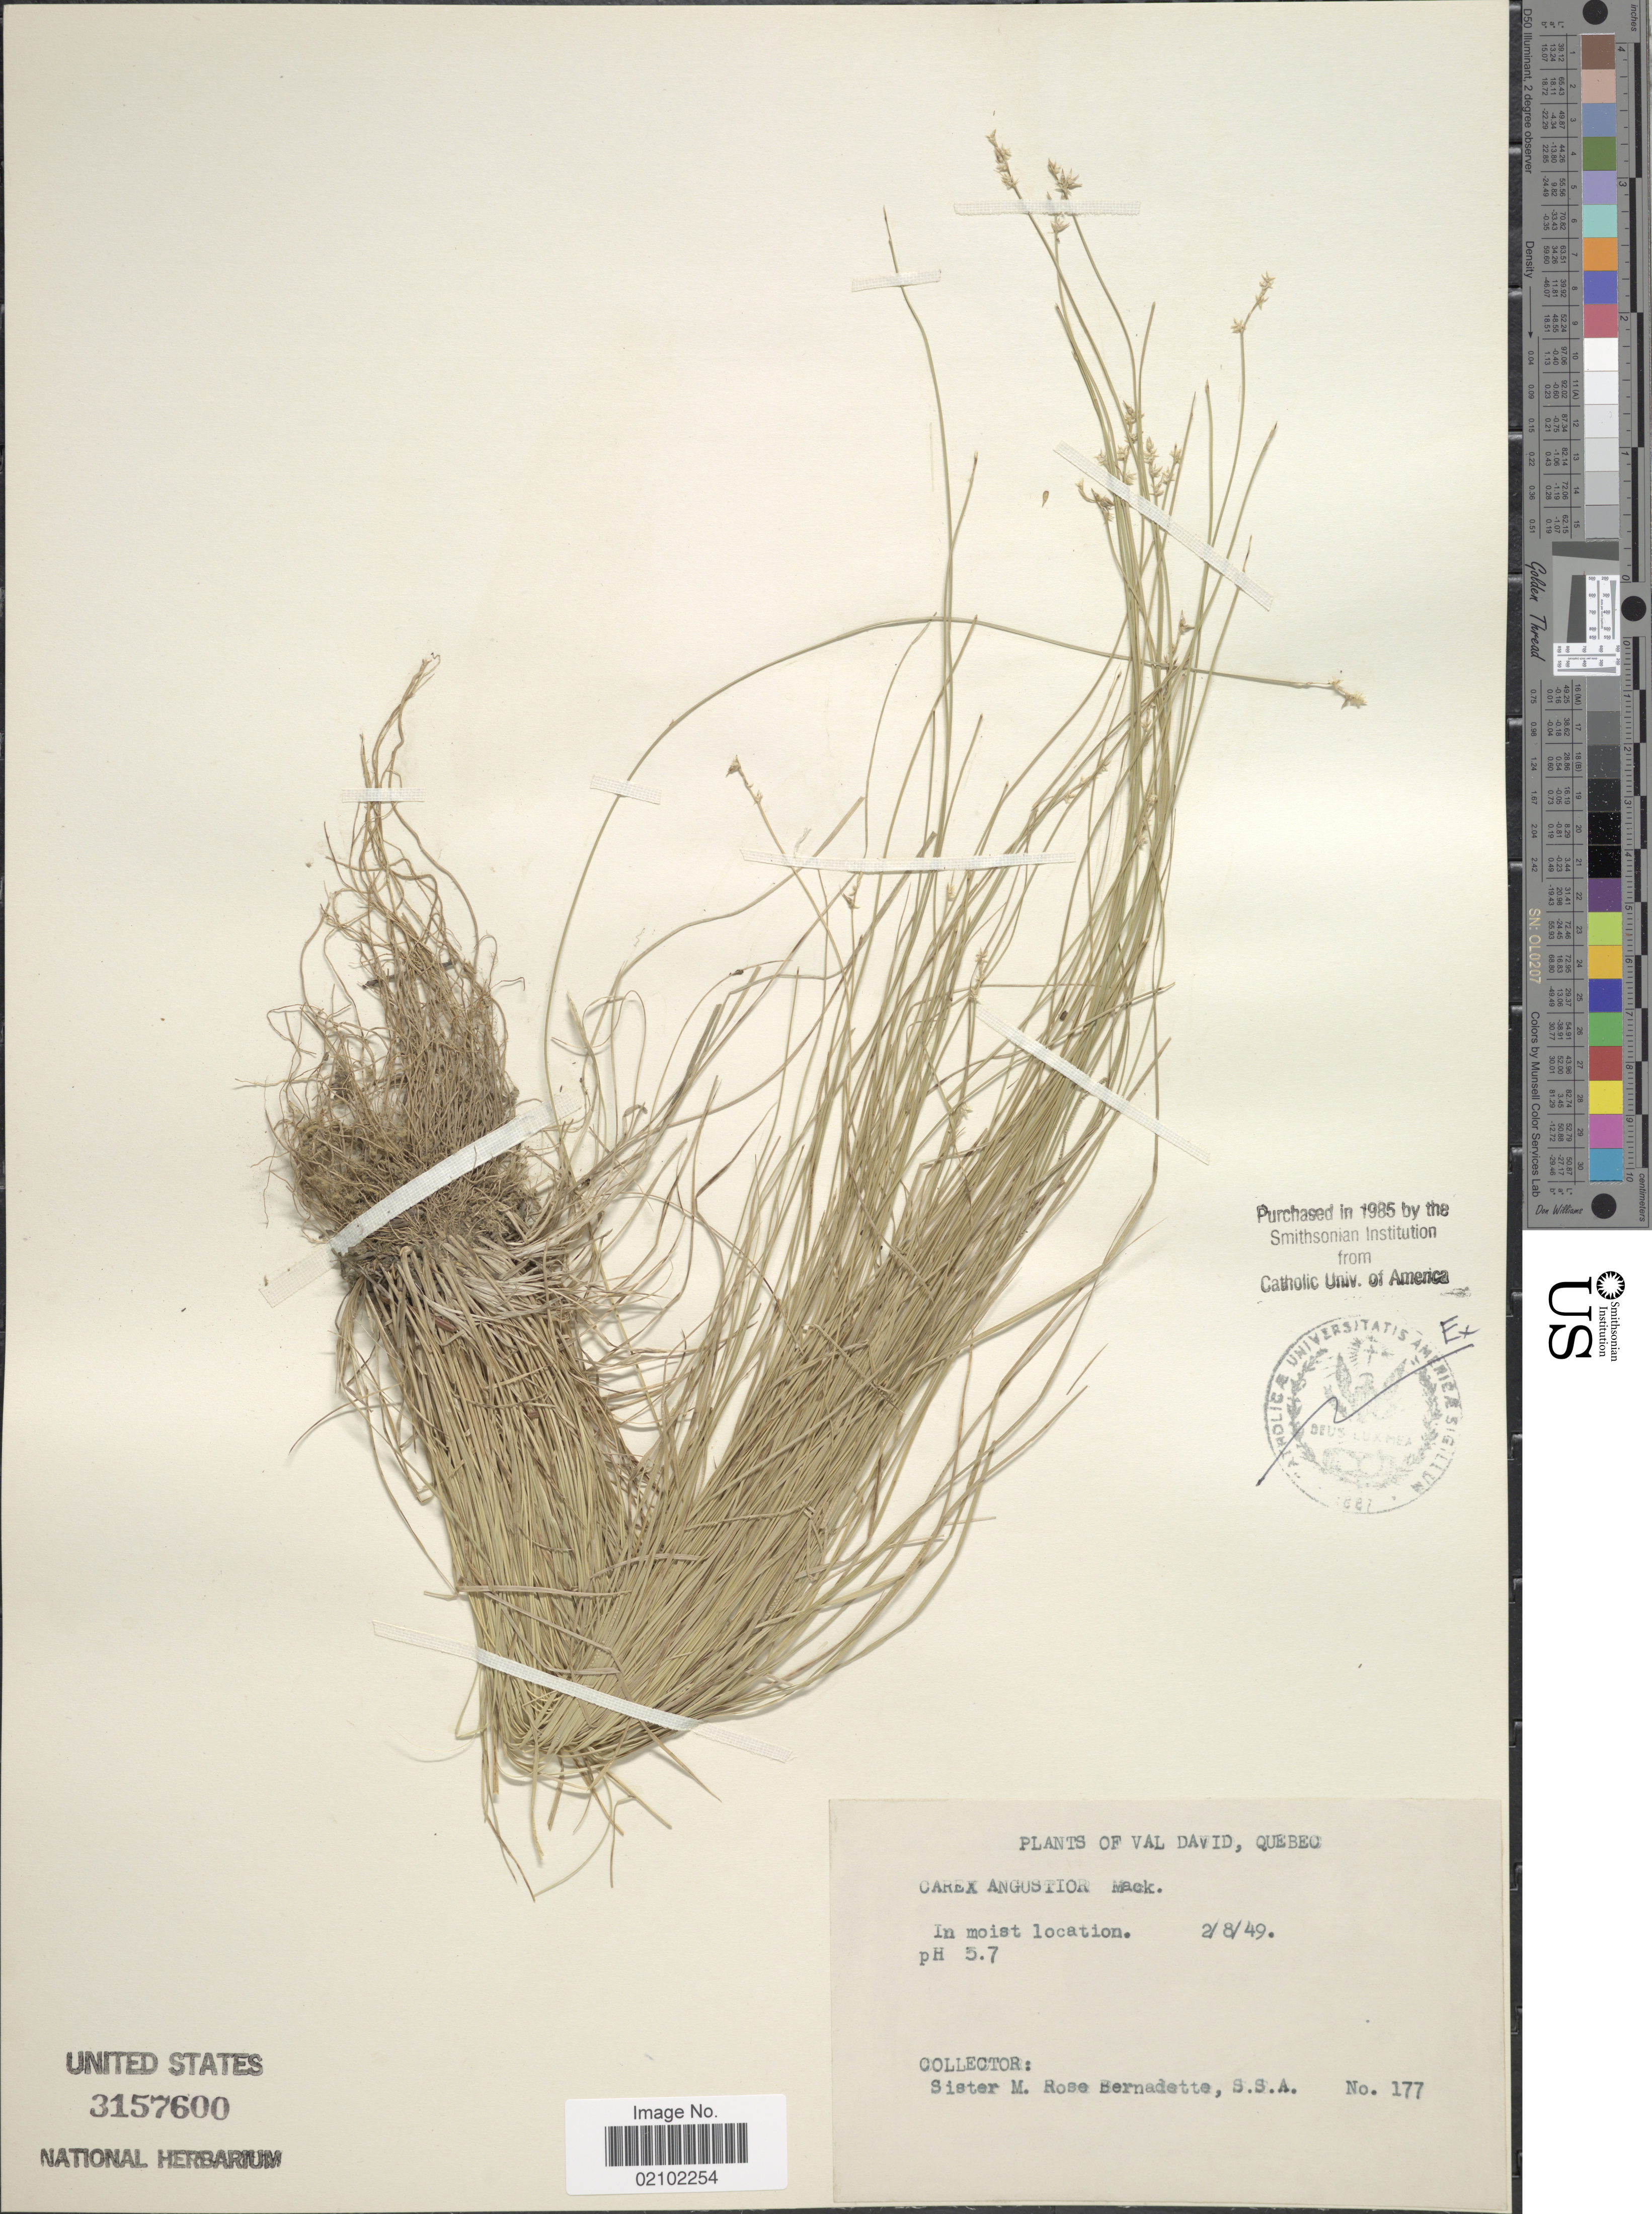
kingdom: Plantae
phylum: Tracheophyta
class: Liliopsida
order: Poales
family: Cyperaceae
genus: Carex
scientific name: Carex echinata subsp. echinata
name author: Murray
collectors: M. Bernadette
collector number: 177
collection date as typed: Transcribed d/m/y: 8/2/49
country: Canada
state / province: Quebec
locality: Val David, pH 5.7 [unsure placement]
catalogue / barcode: US 3157600